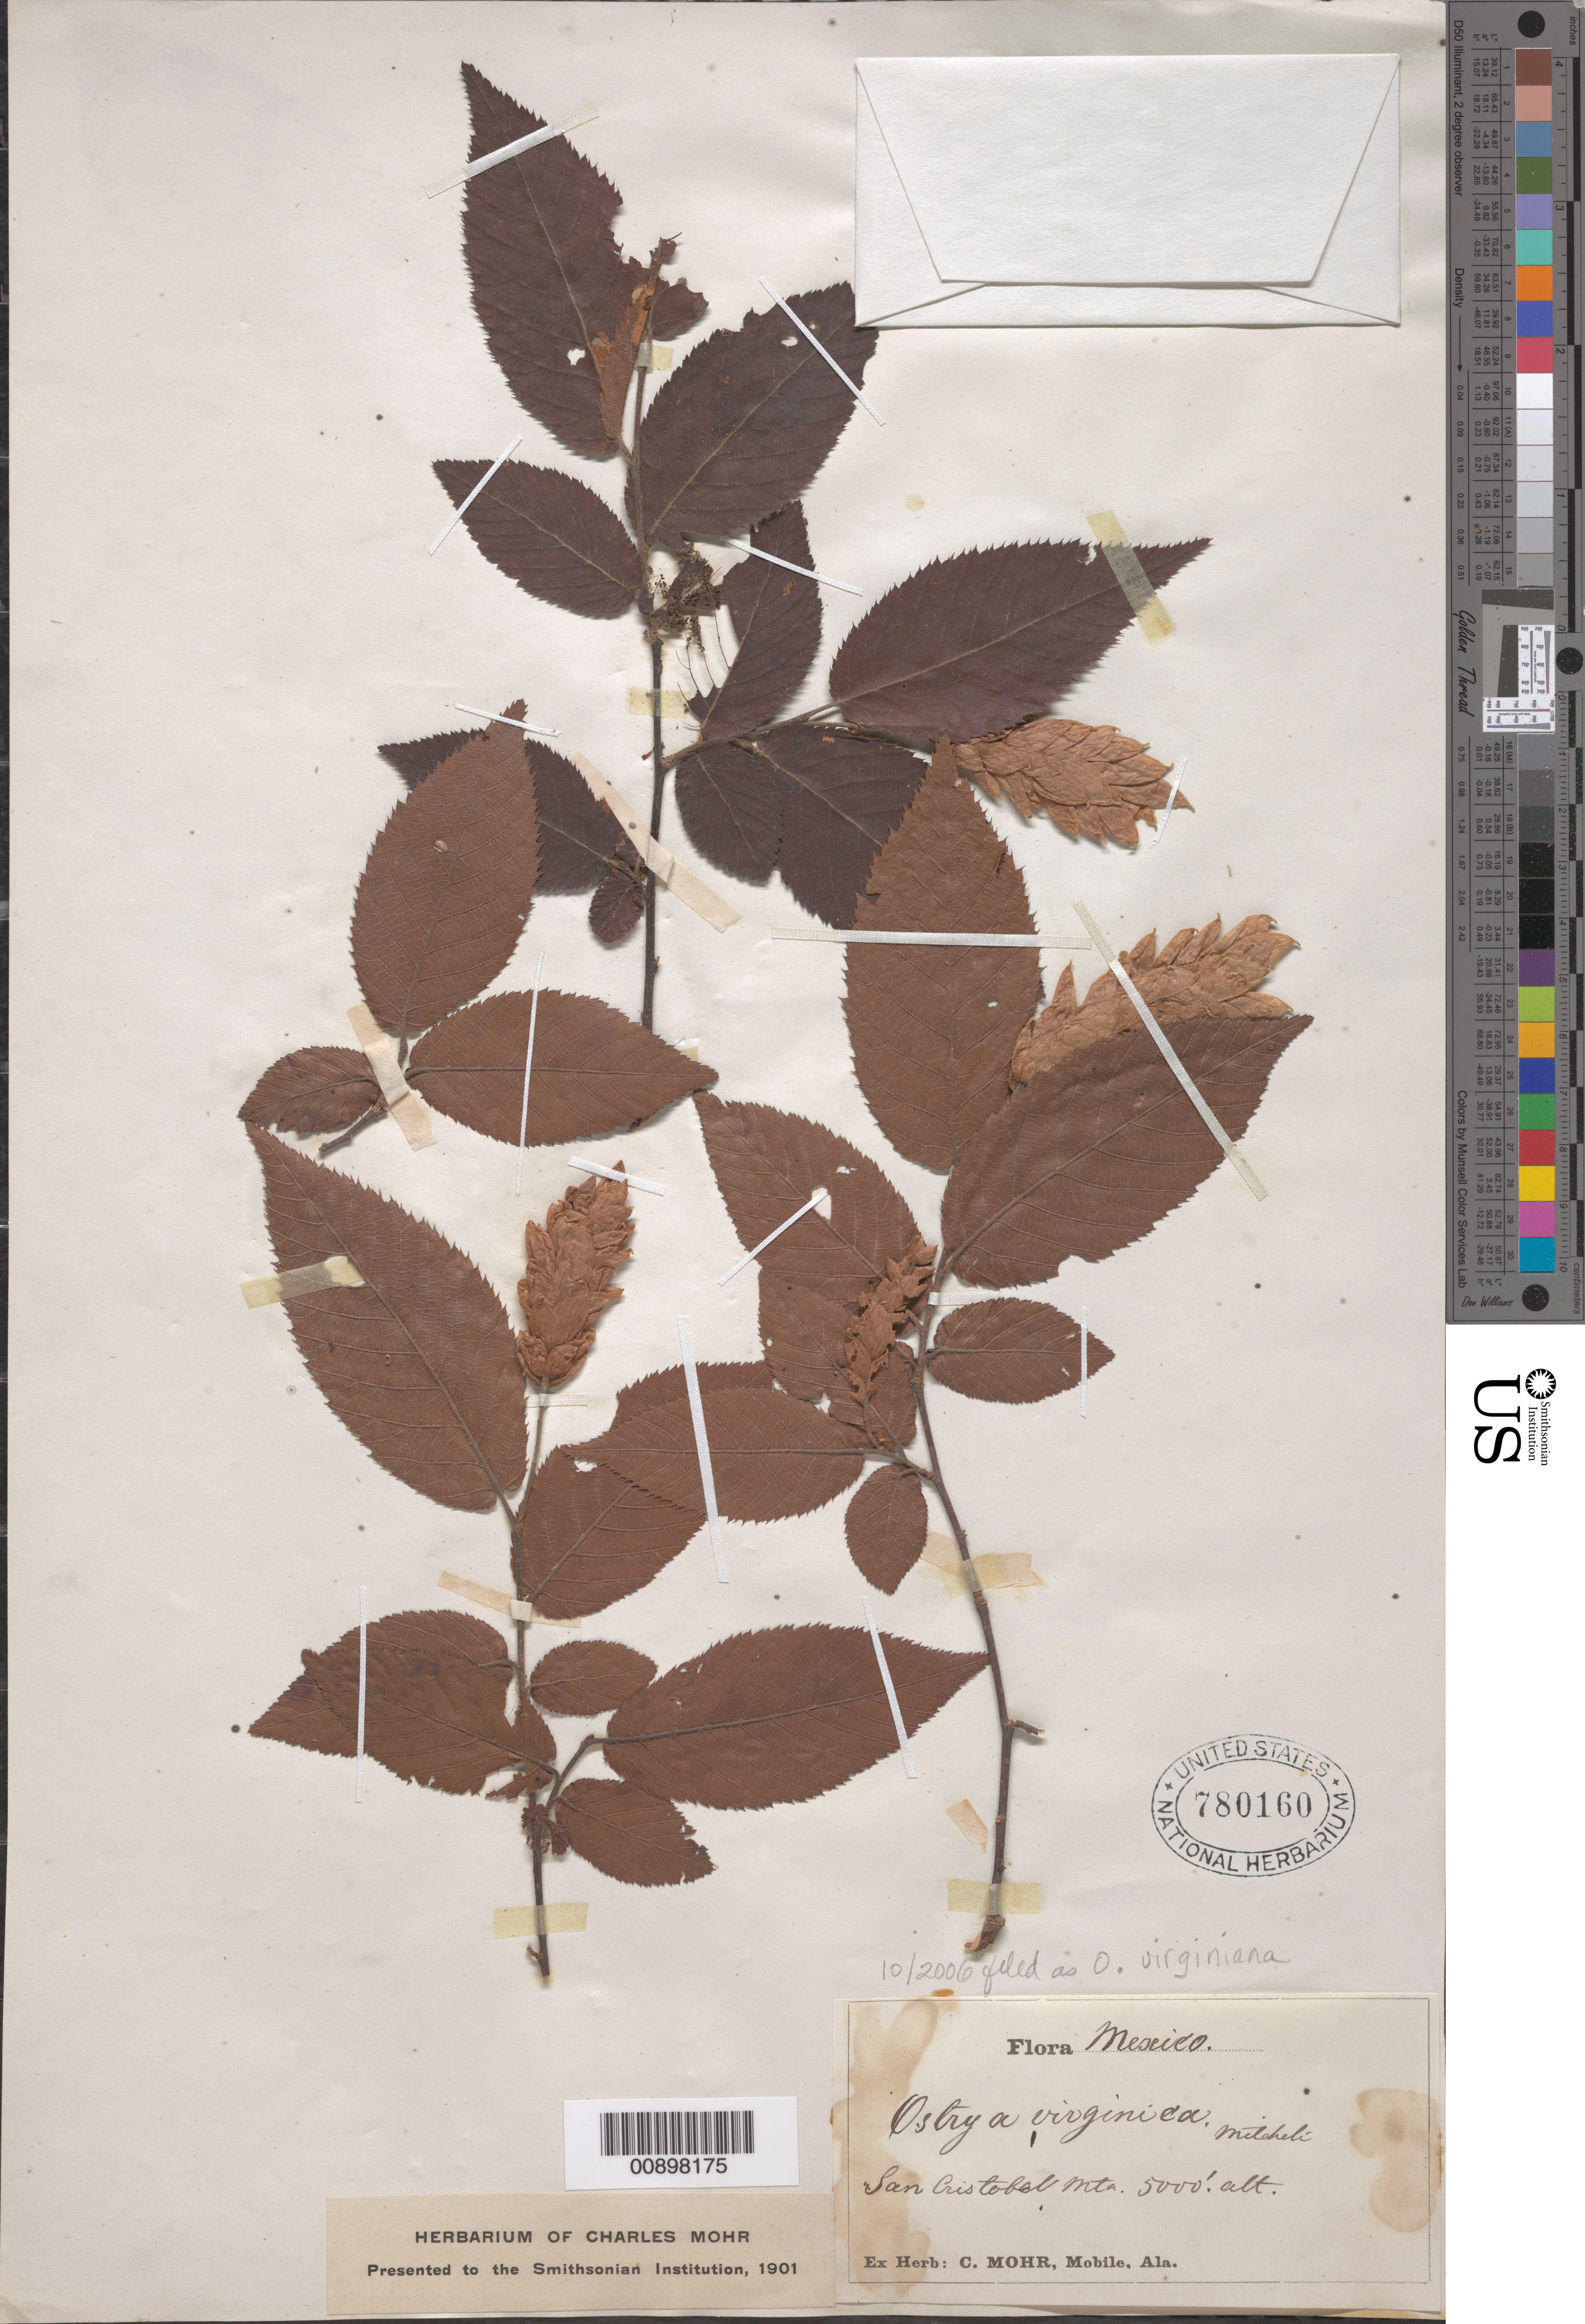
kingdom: Plantae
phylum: Tracheophyta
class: Magnoliopsida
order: Fagales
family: Betulaceae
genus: Ostrya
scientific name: Ostrya virginiana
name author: (Mill.) K. Koch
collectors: C. T. Mohr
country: Mexico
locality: San Cristóbal Mts.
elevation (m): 1524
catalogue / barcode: US 780160